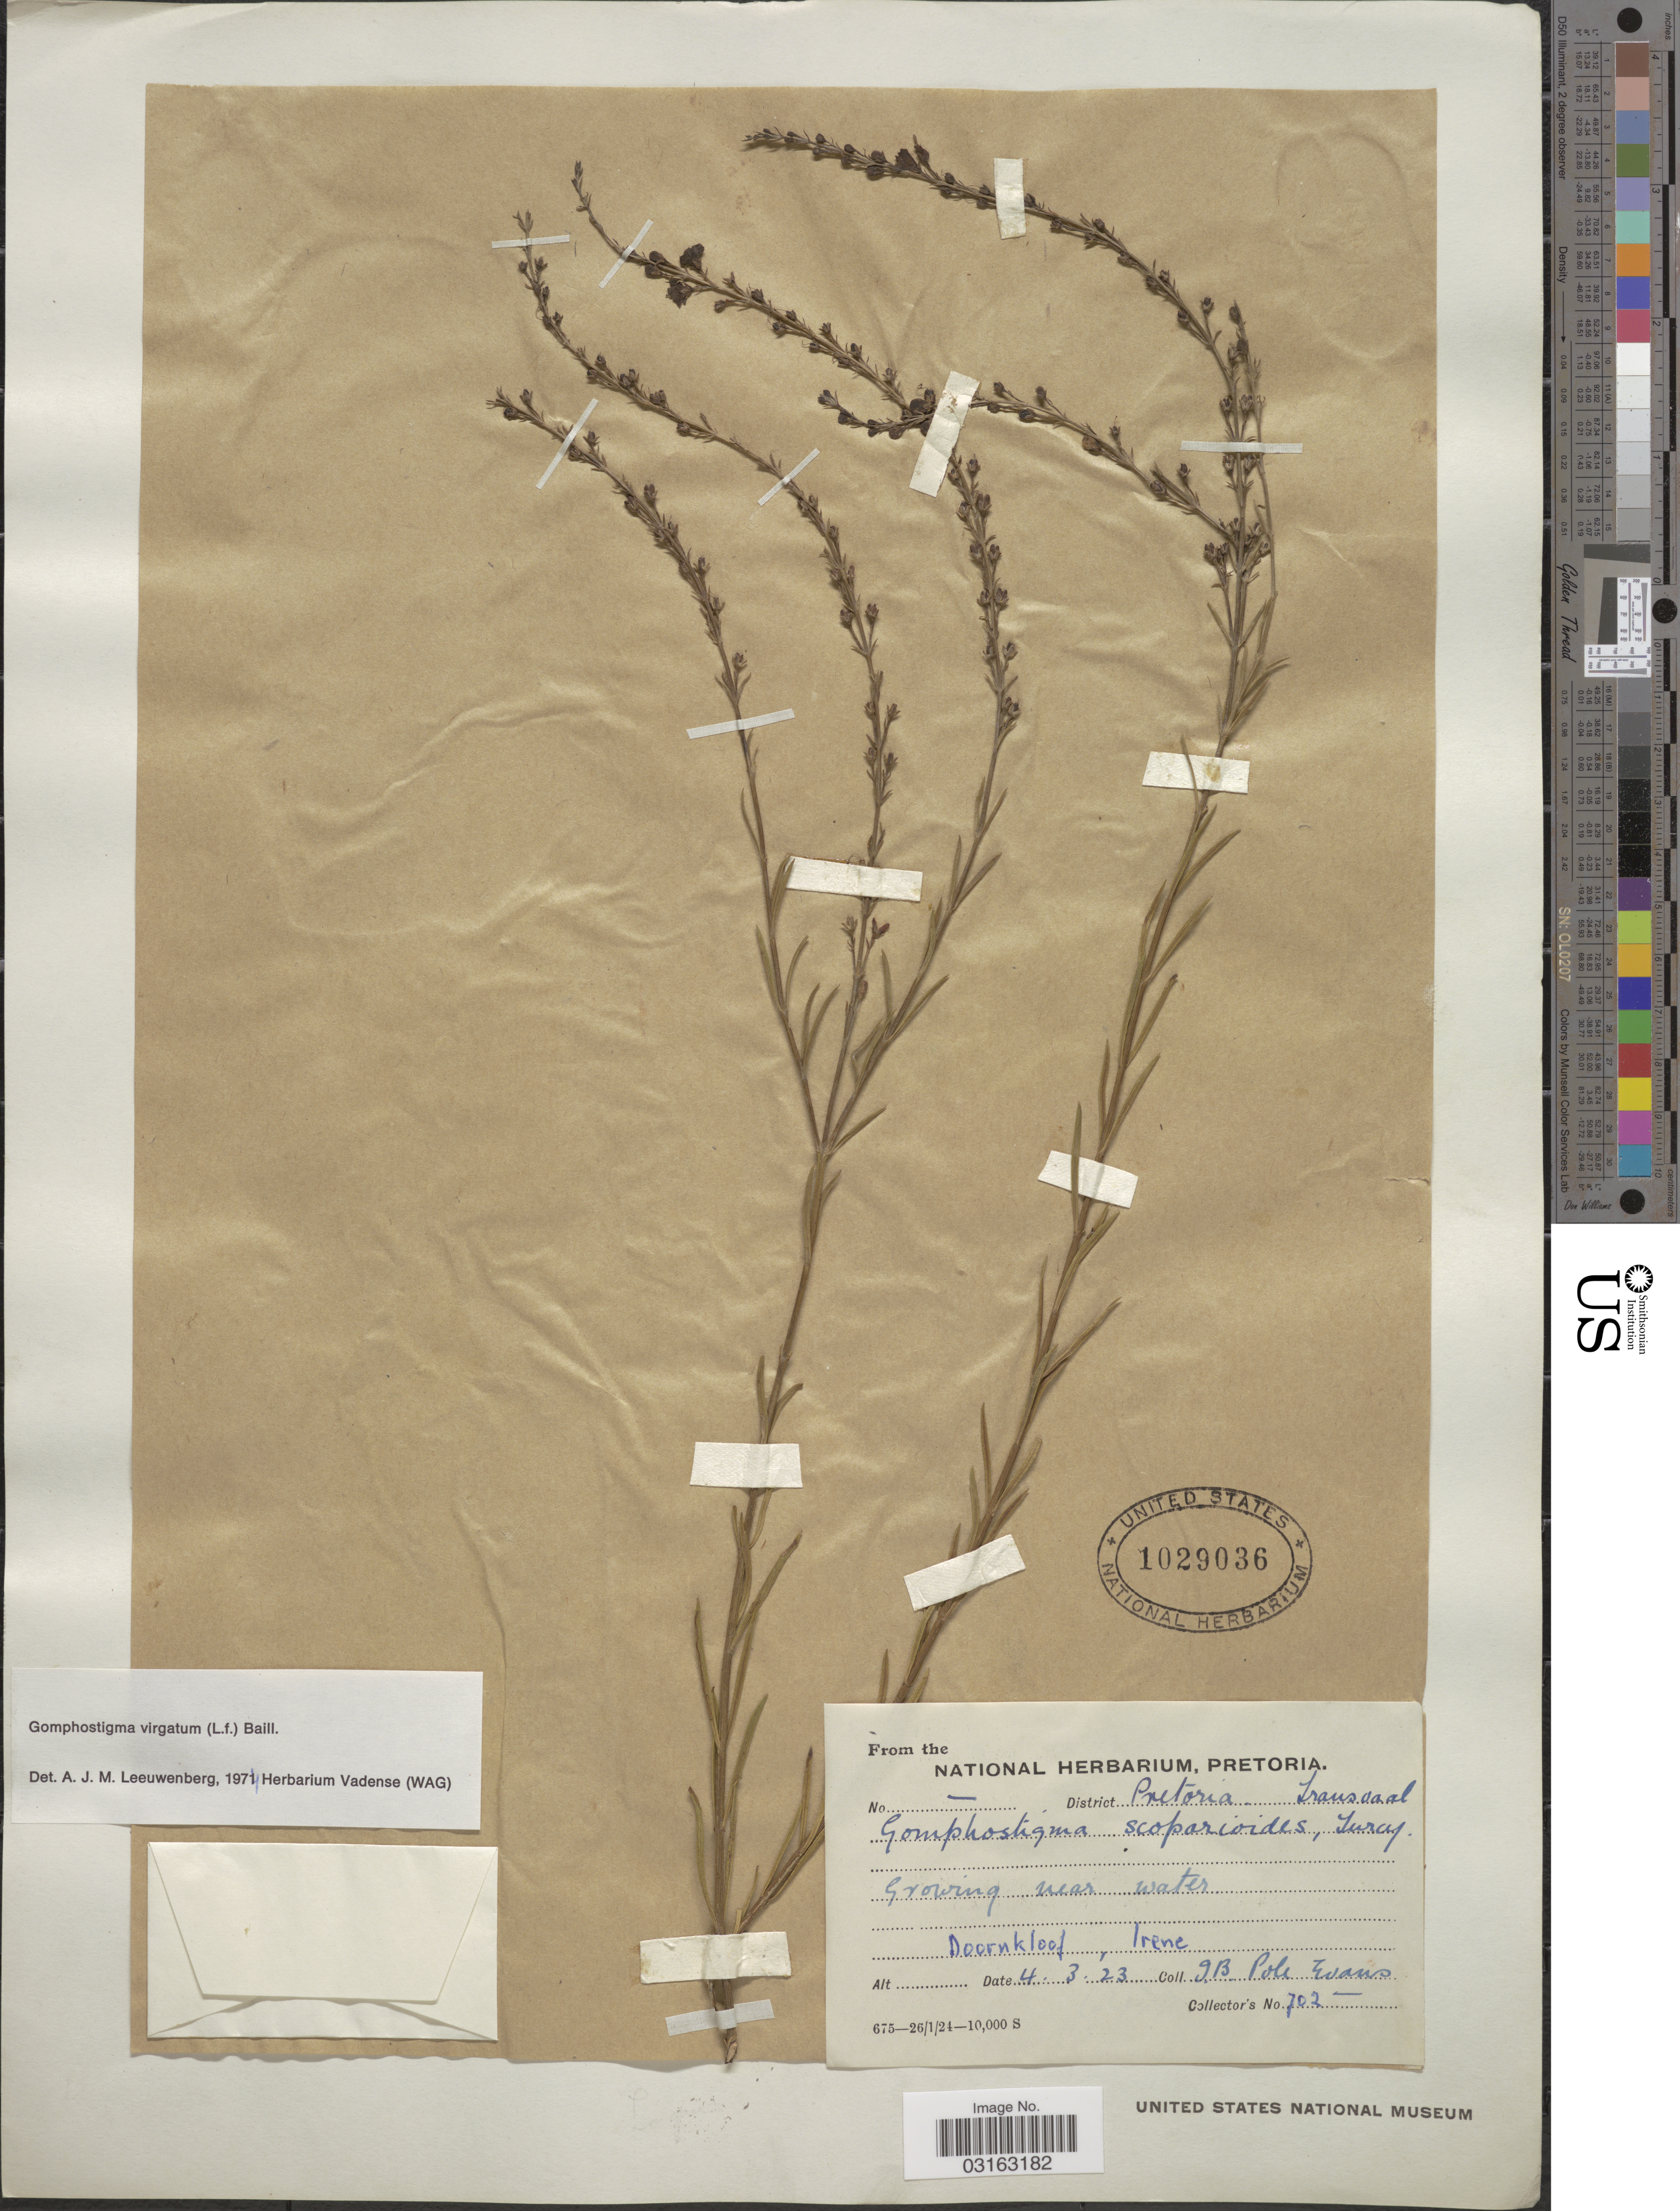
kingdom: Plantae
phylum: Tracheophyta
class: Magnoliopsida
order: Lamiales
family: Scrophulariaceae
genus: Gomphostigma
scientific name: Gomphostigma virgatum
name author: (L. f.) Baill.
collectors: I. B. Pole-Evans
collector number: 702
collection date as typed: Transcribed d/m/y: 4/3/23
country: South Africa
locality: District Pretoria. Transvaal. Doornkloof, Irene.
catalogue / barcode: US 1029036